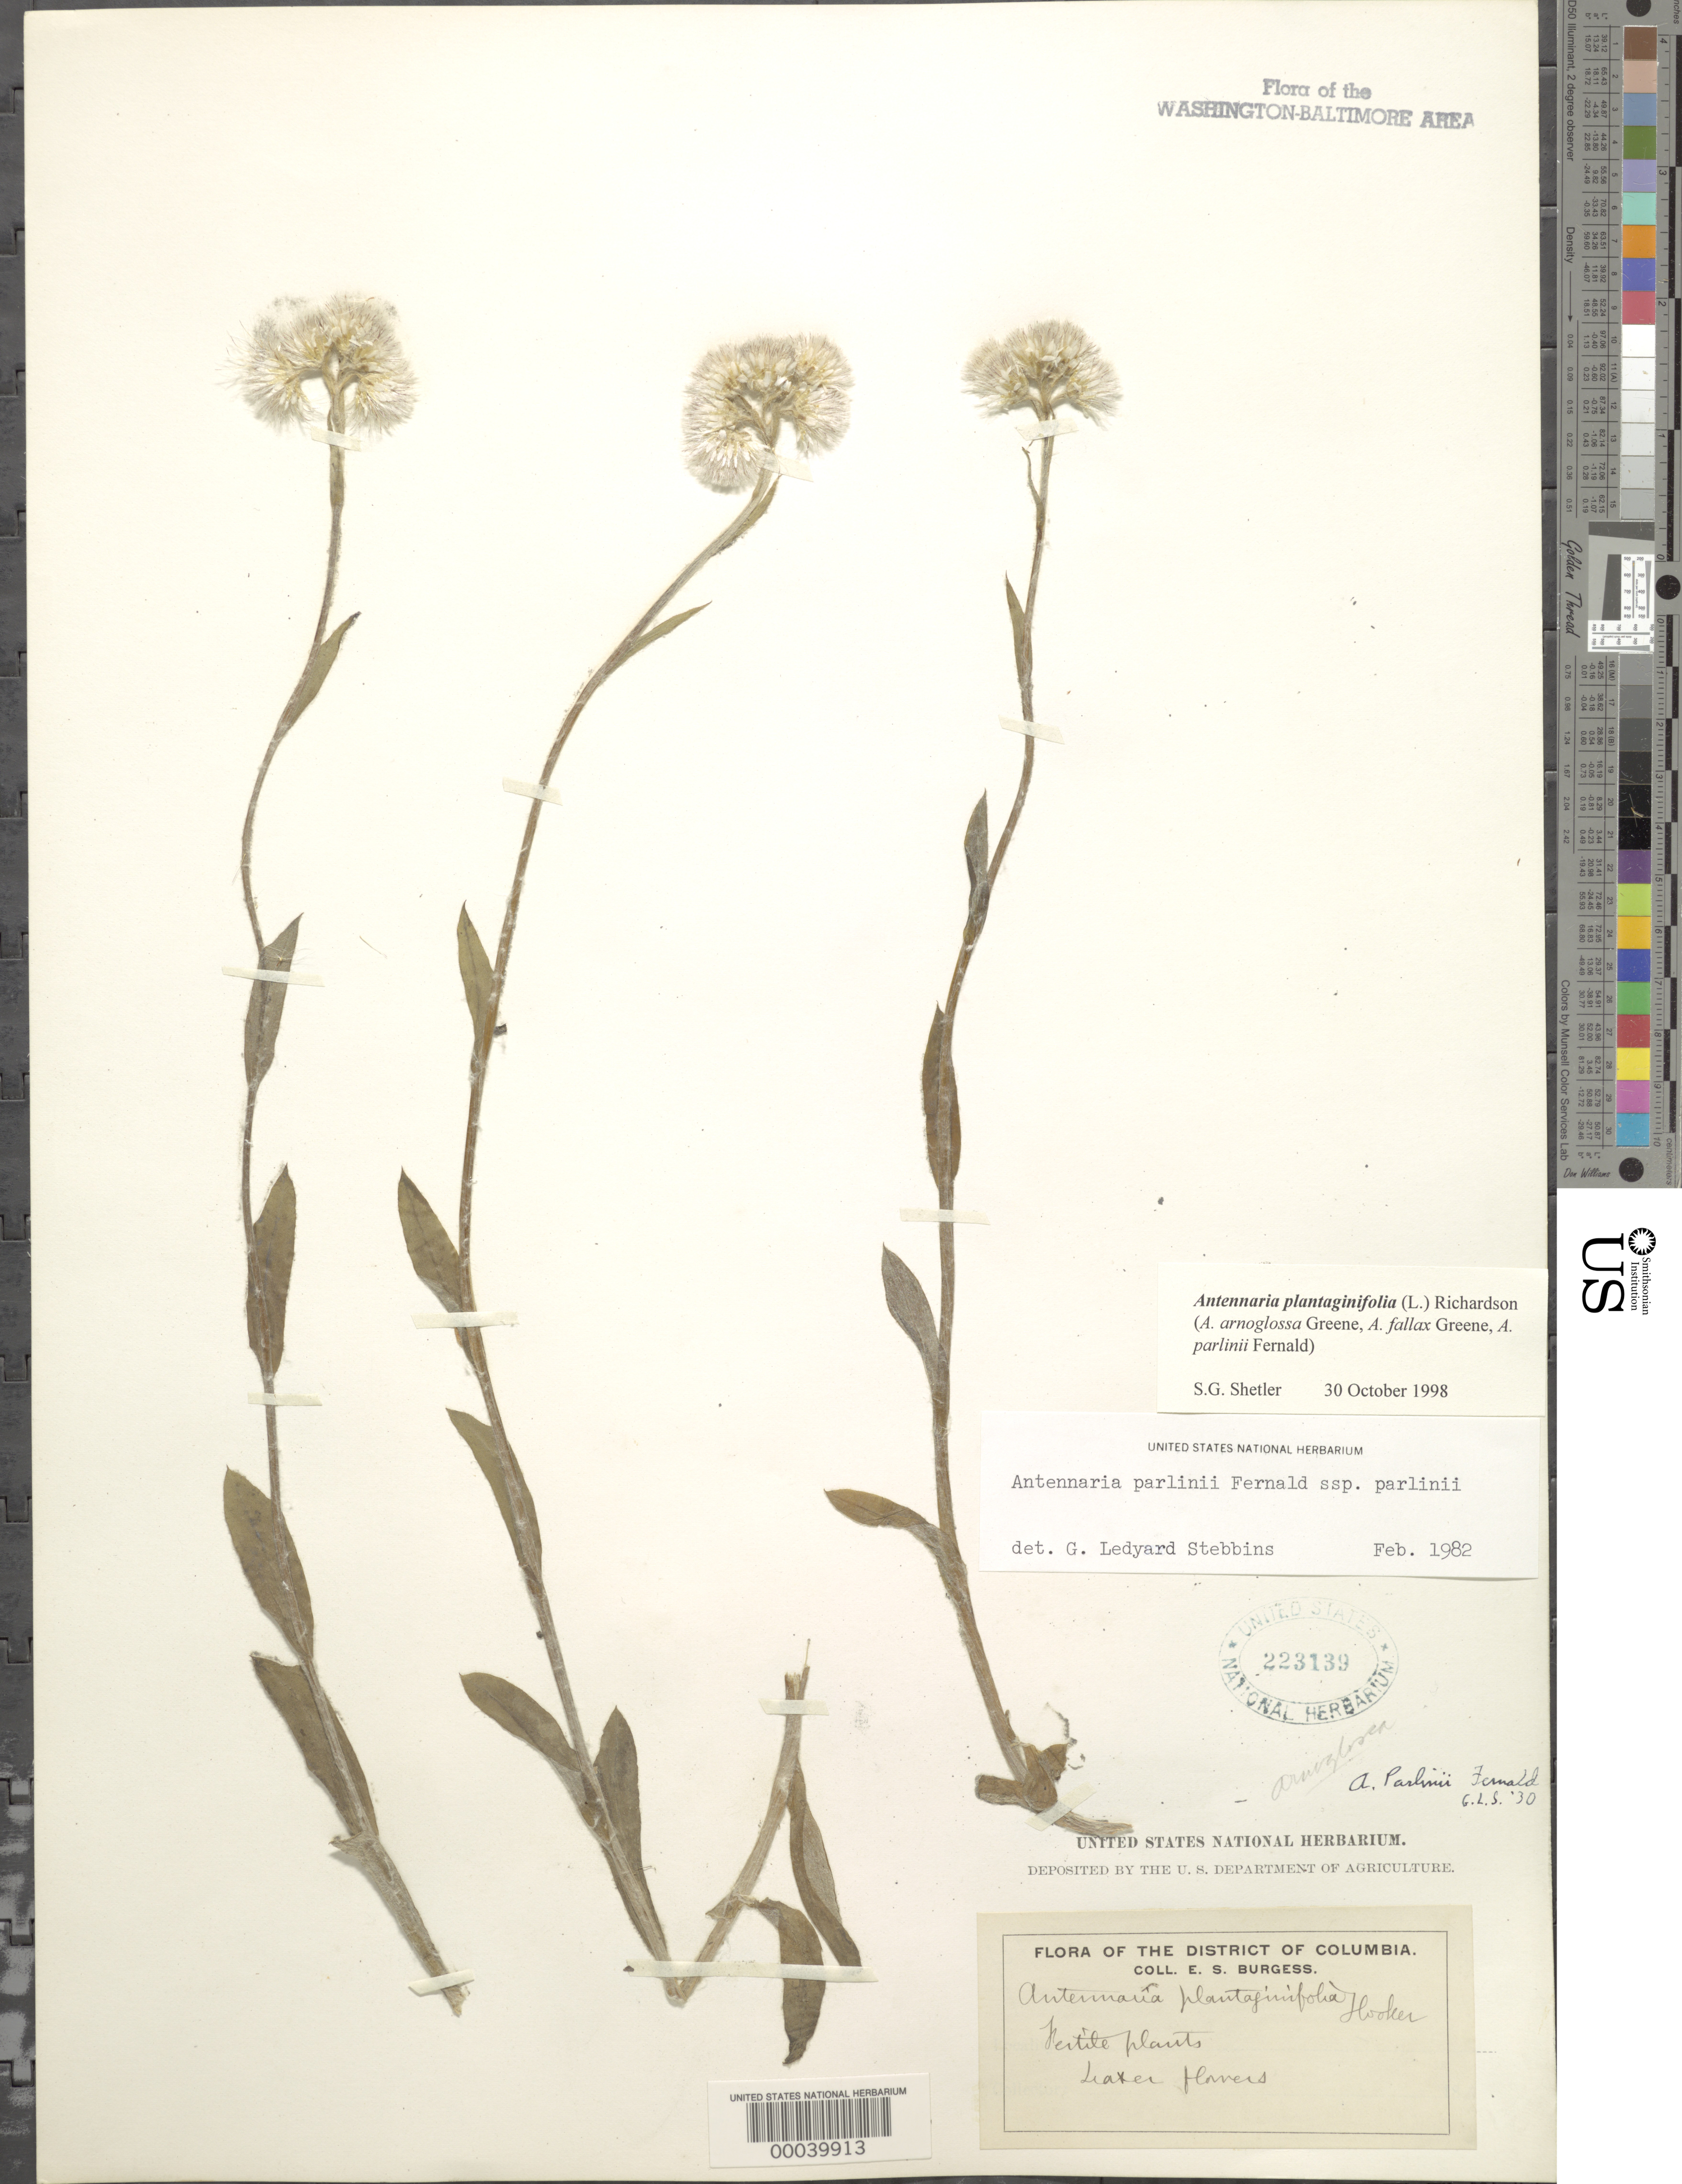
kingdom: Plantae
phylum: Tracheophyta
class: Magnoliopsida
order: Asterales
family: Asteraceae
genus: Antennaria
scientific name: Antennaria plantaginifolia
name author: (L.) Richardson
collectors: E. Burgess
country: United States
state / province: District of Columbia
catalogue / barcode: US 223139